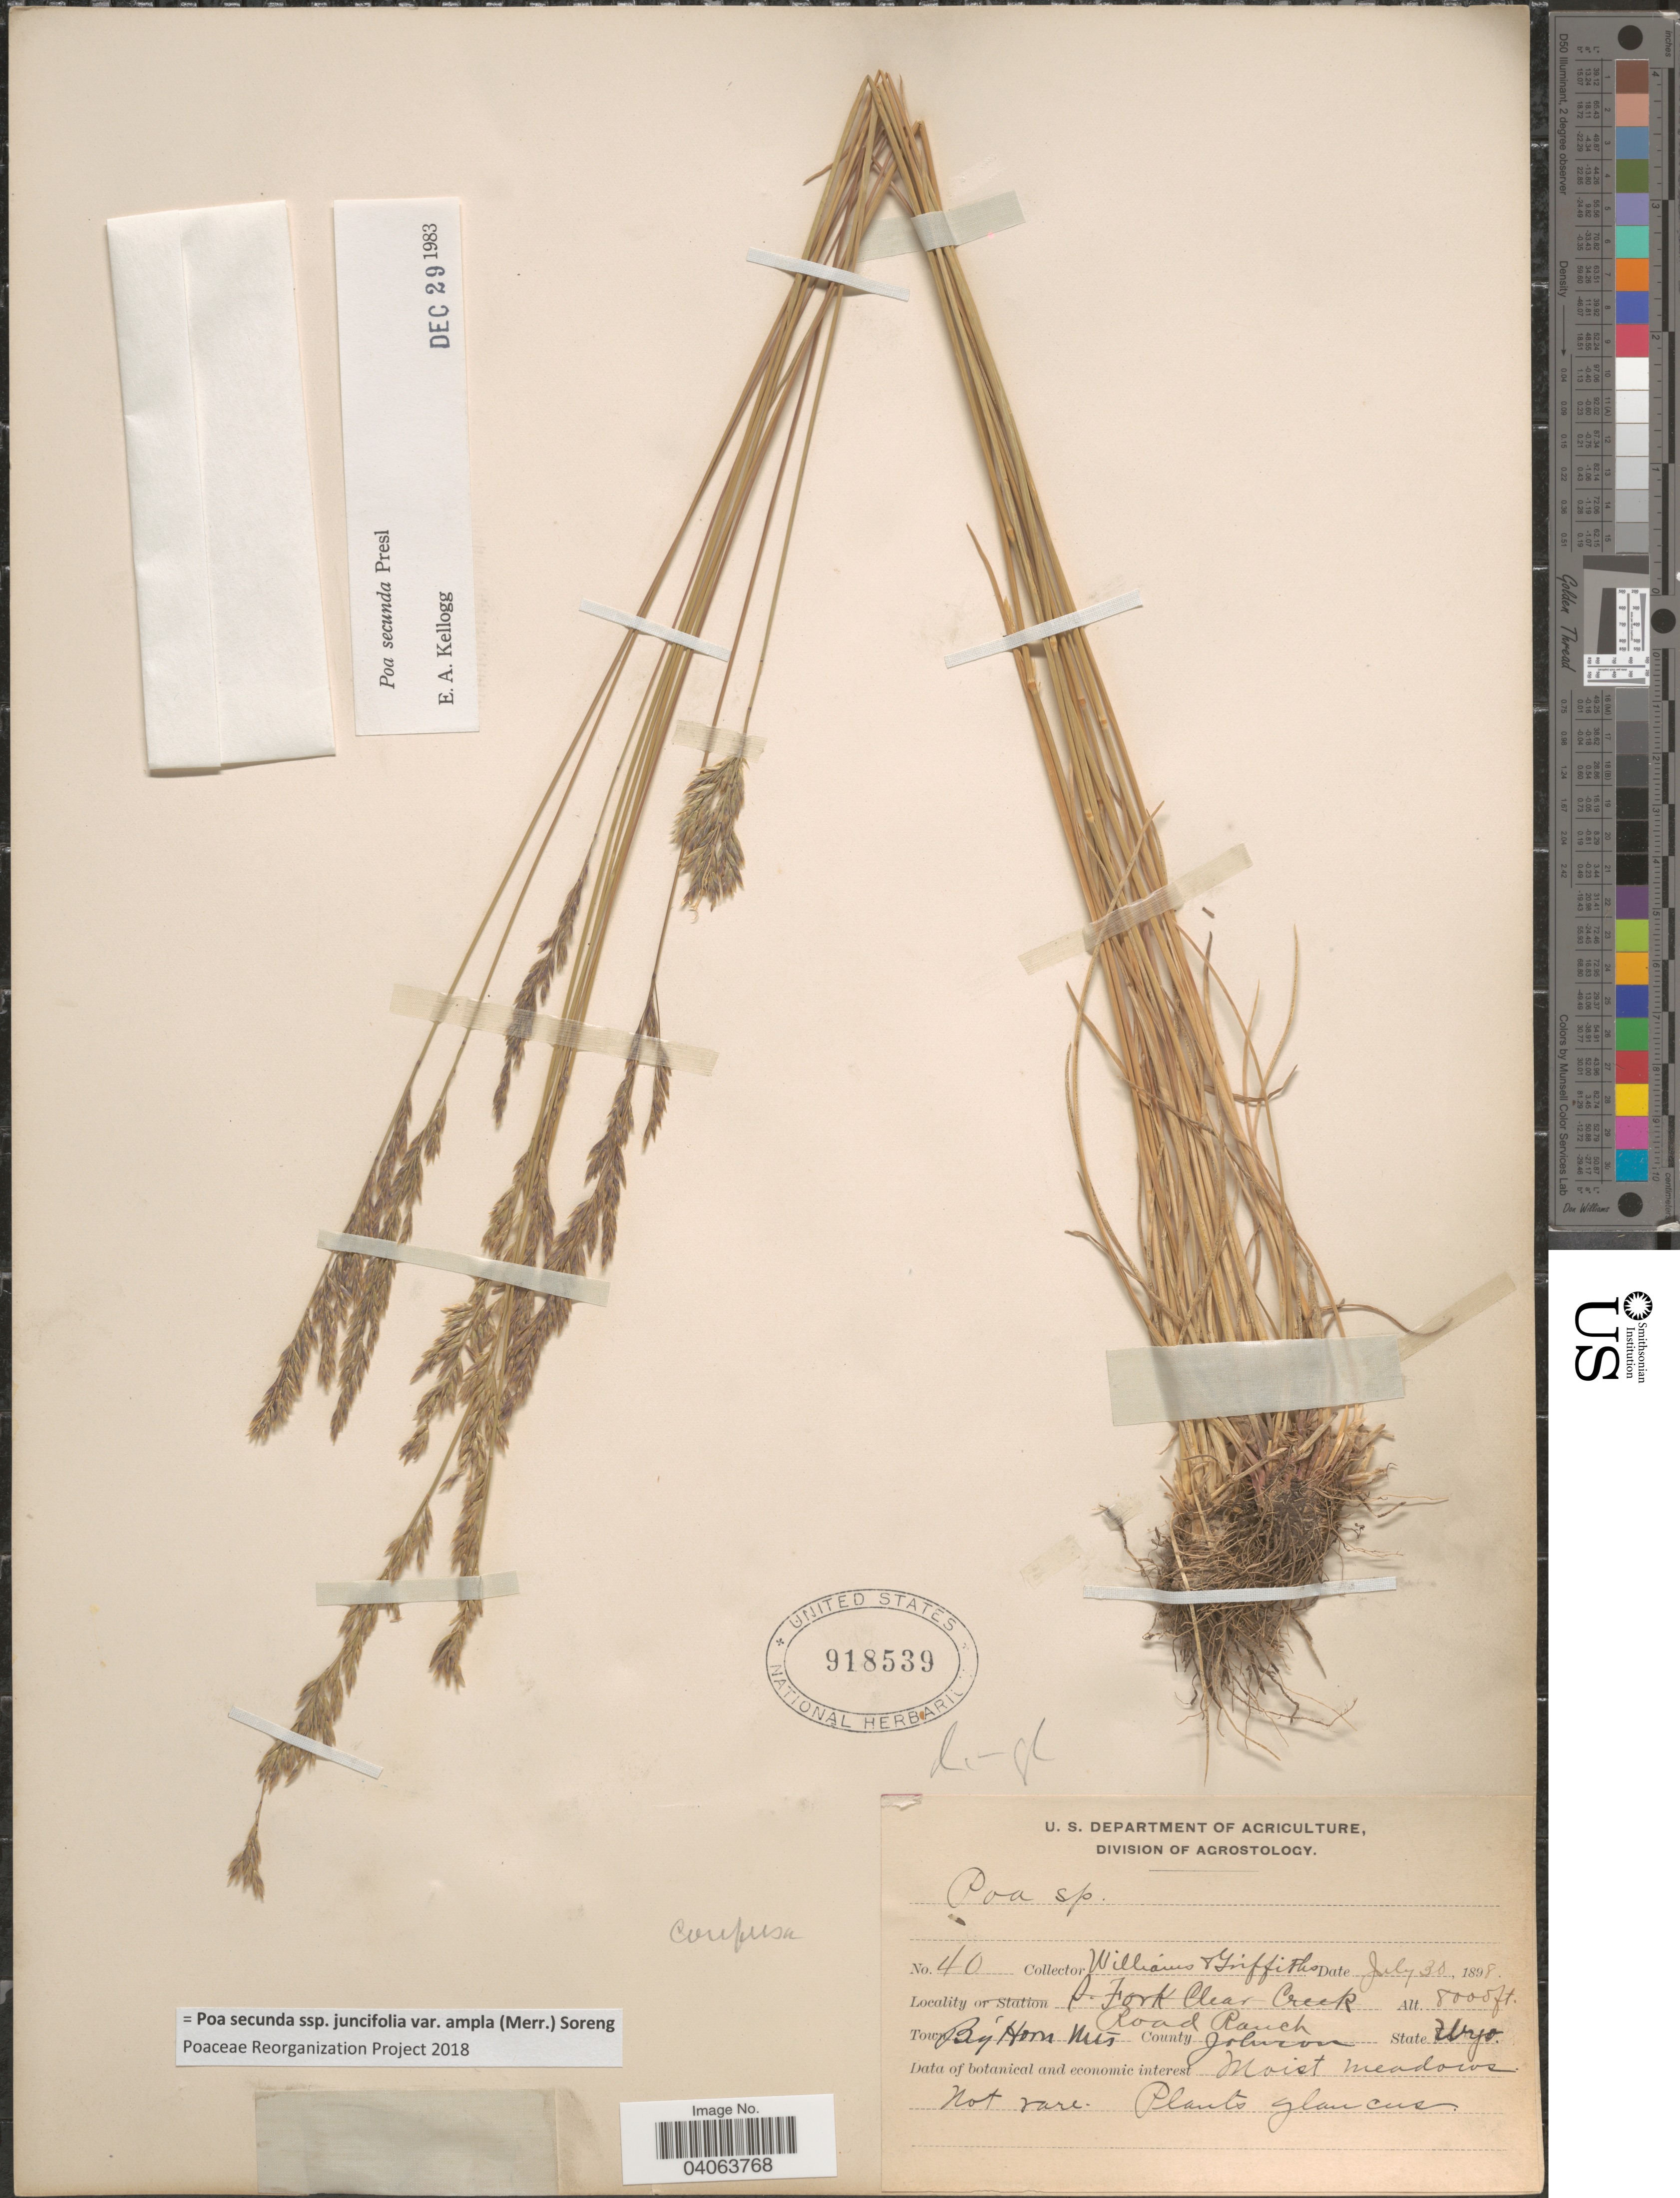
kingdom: Plantae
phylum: Tracheophyta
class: Liliopsida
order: Poales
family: Poaceae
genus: Poa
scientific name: Poa secunda subsp. juncifolia var. ampla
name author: (Merr.) Soreng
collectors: -- Williams & -- Griffiths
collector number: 40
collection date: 1898-07-30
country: United States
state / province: Wyoming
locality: Station S. Fork Clear Creek. Town Big Horn Mts. Road Ranch. County Johnson.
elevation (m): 2438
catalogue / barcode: US 918539